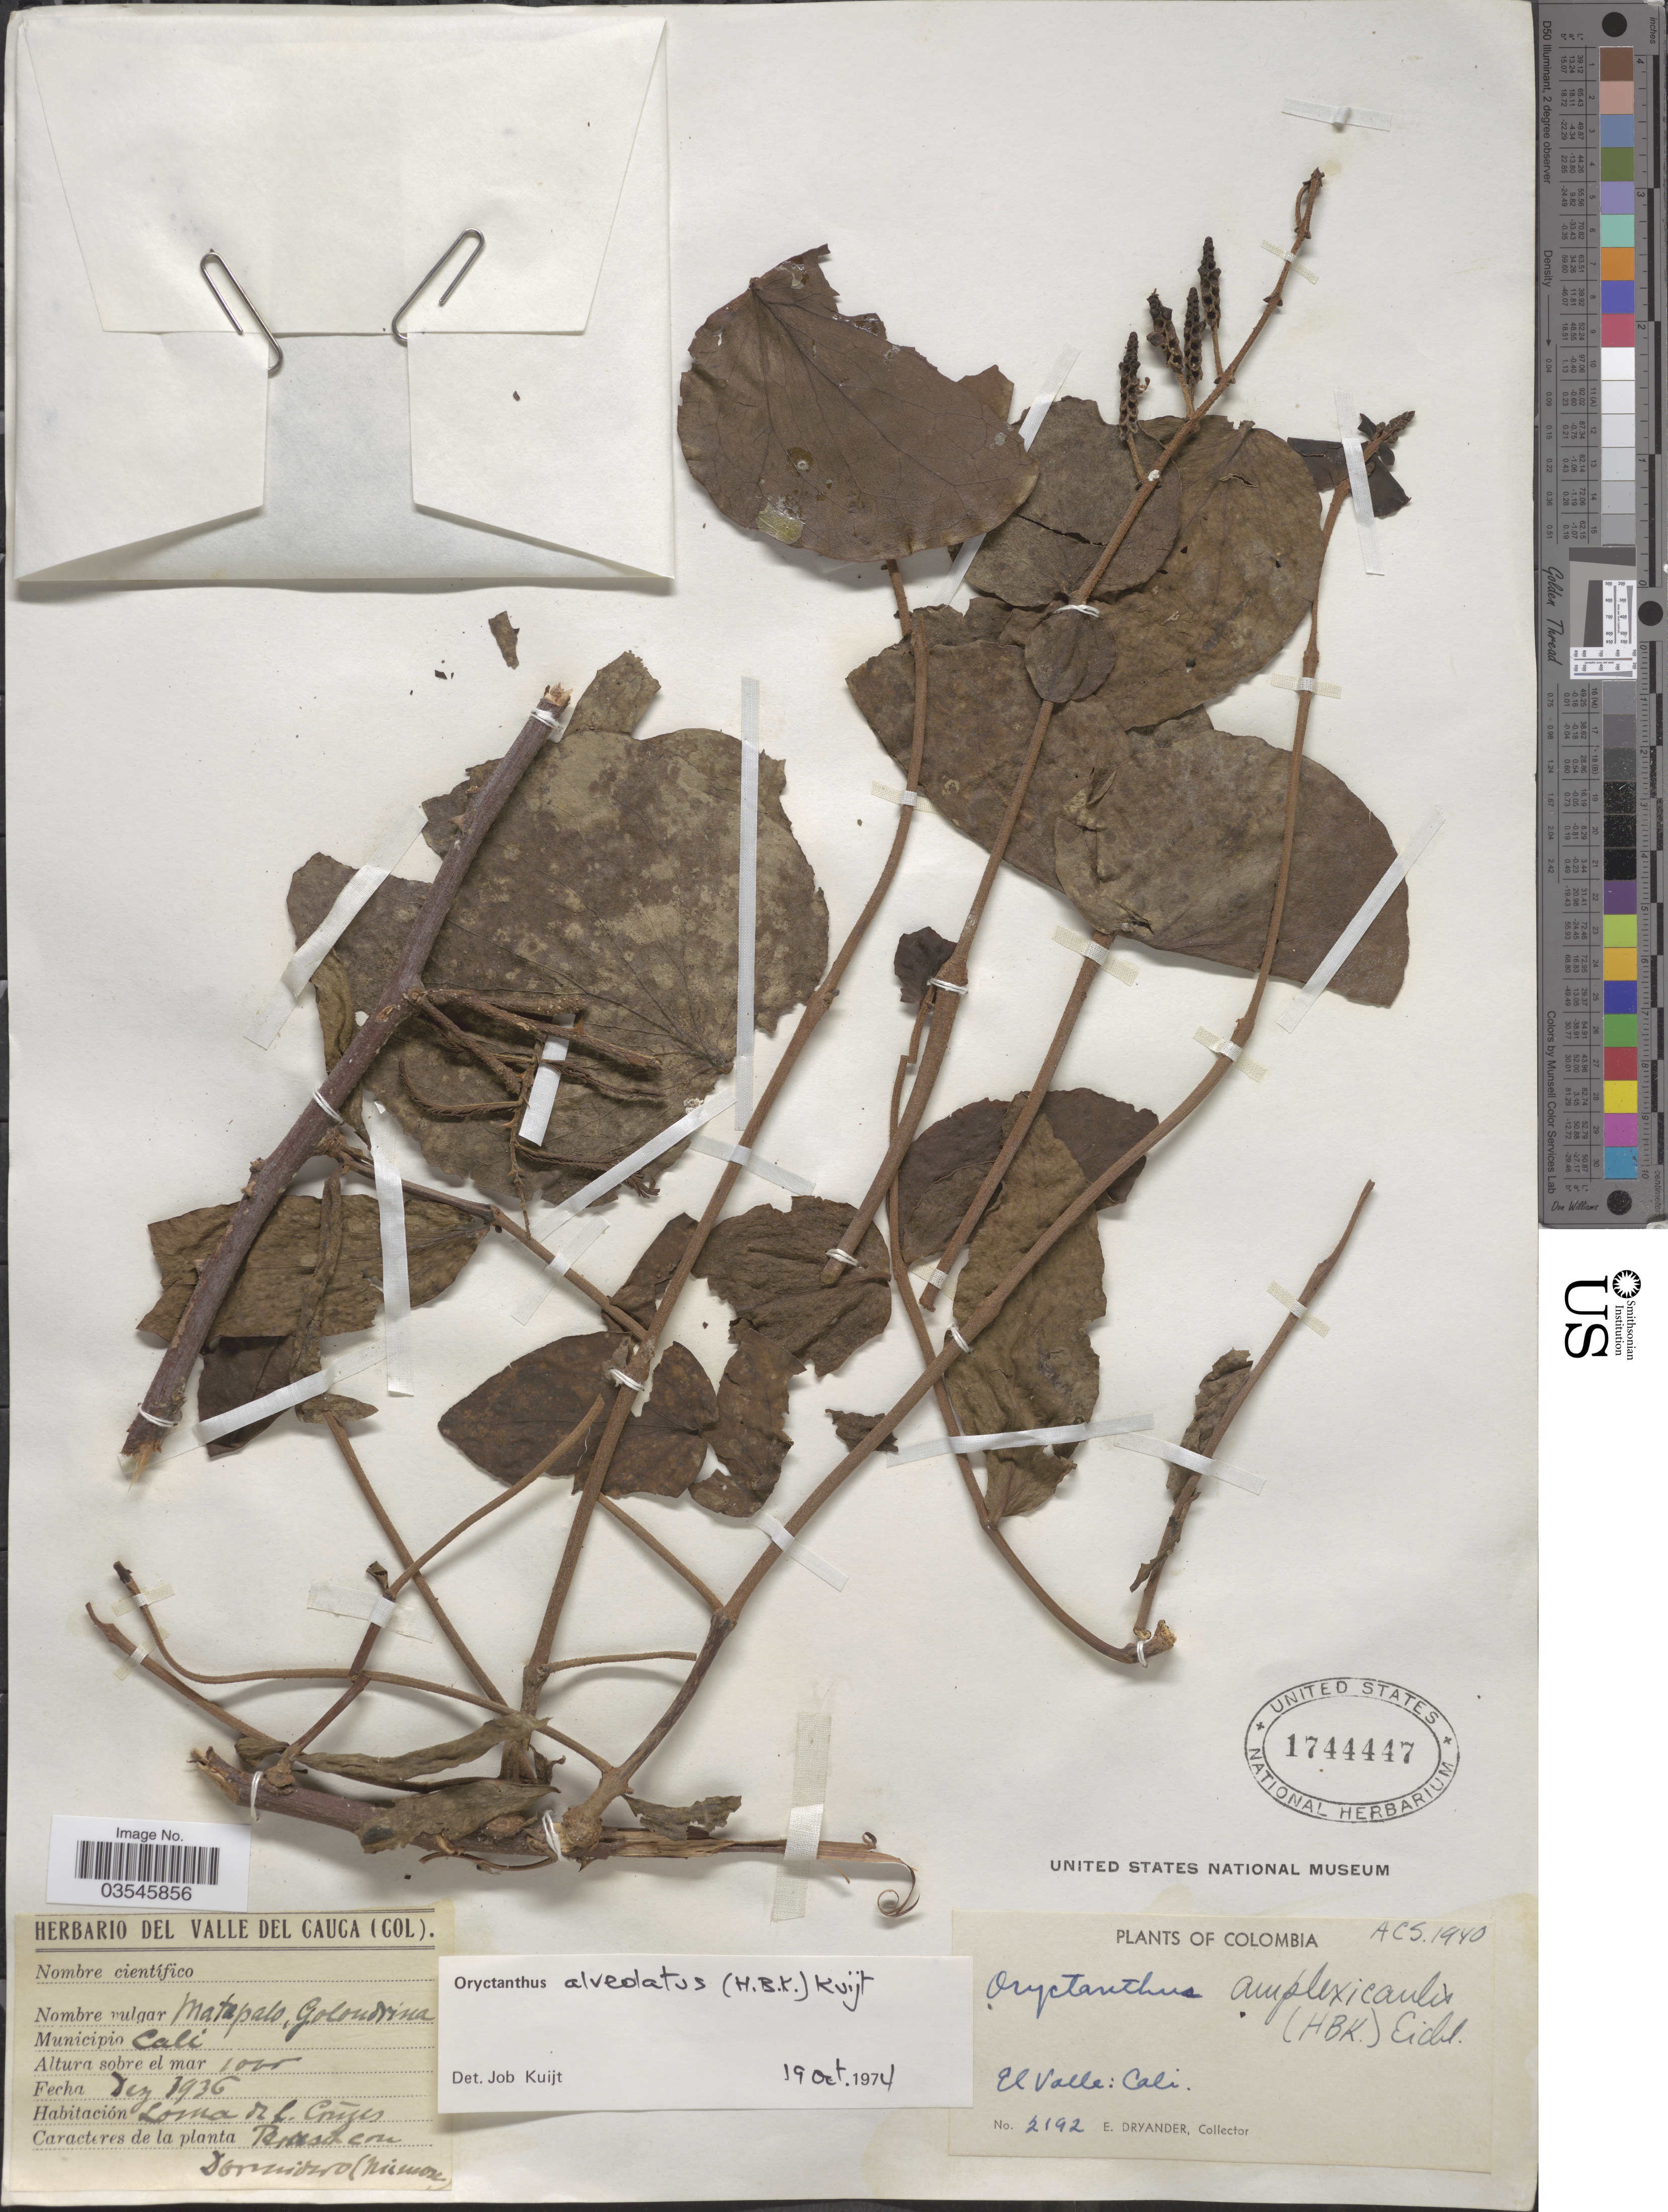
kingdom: Plantae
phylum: Tracheophyta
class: Magnoliopsida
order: Santalales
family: Loranthaceae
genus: Oryctanthus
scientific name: Oryctanthus alveolatus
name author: (Kunth) Kuijt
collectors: E. Dryander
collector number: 2192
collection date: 1936-12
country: Panama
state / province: Chiriqui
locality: Loma or L. Cruzes. El Valle: Cali.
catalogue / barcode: US 1744447